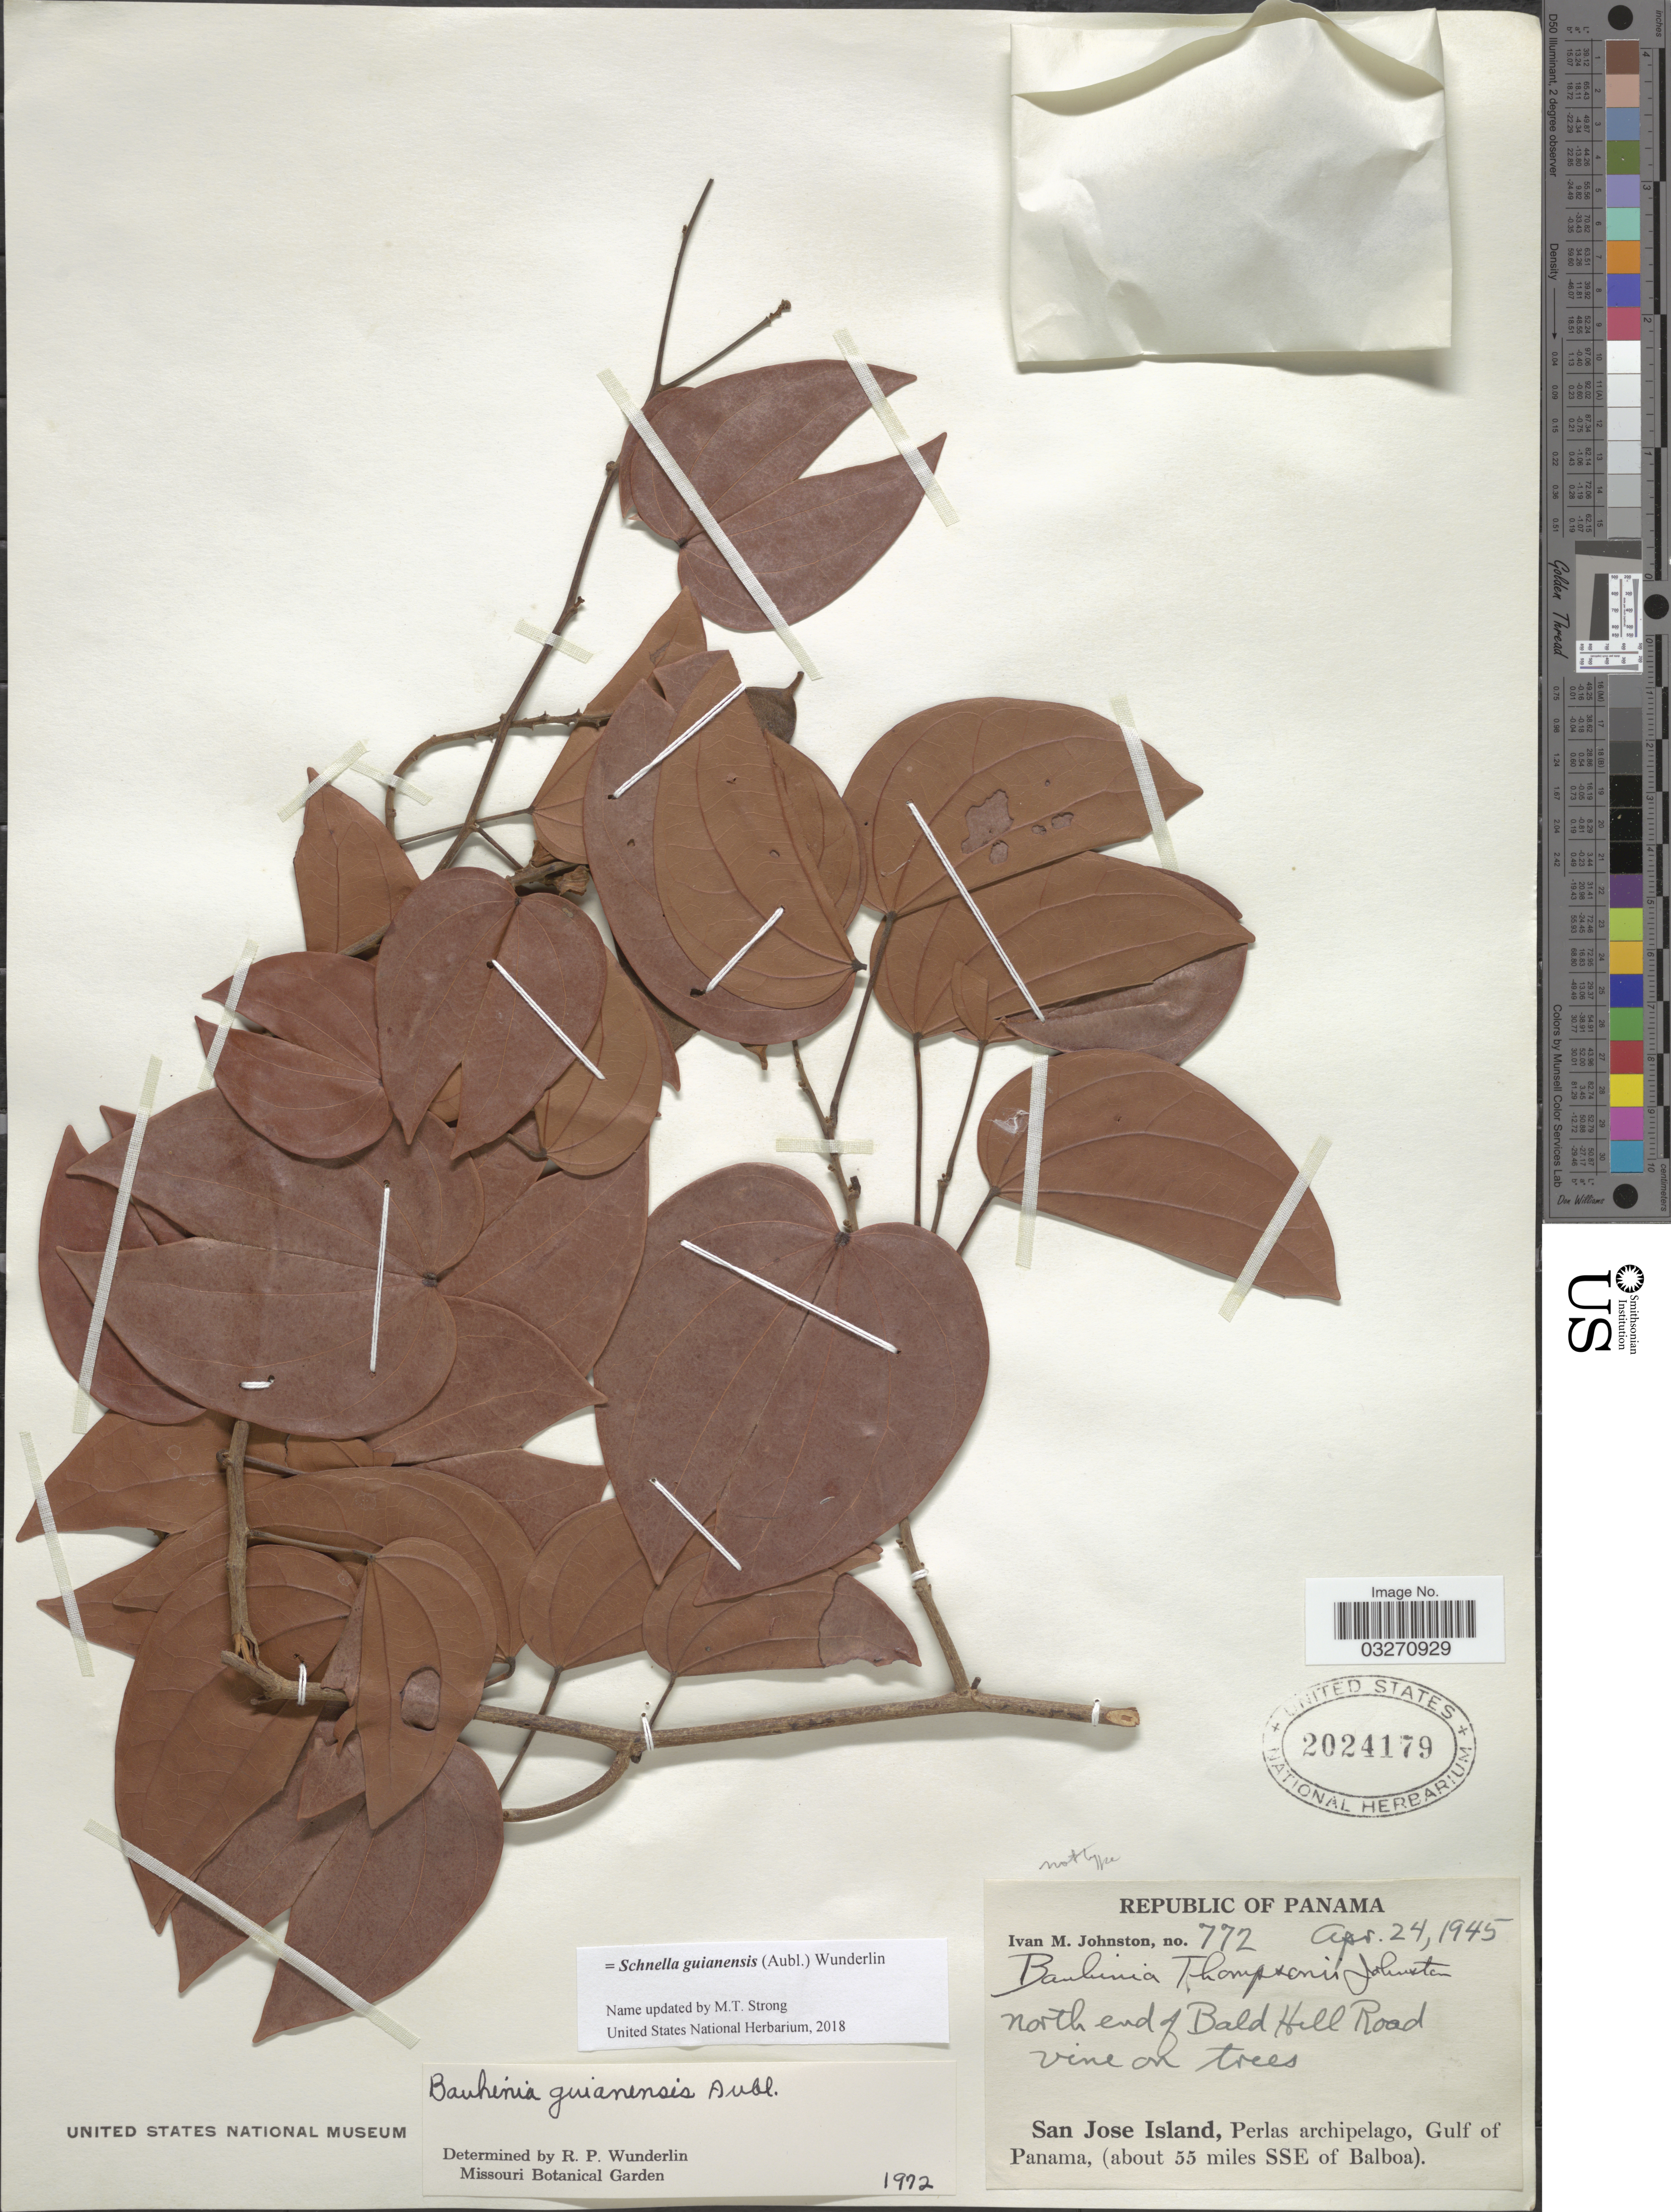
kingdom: Plantae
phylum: Tracheophyta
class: Magnoliopsida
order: Fabales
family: Fabaceae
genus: Schnella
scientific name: Schnella guianensis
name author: (Aubl.) Wunderlin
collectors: I.M. Johnston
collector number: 772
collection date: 1945-04-24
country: Panama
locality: North end of Bald Hill Road, San Jose Island, Perlas archipelago, Gulf of Panama, (about 55 miles SSE of Balboa).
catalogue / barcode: US 2024179